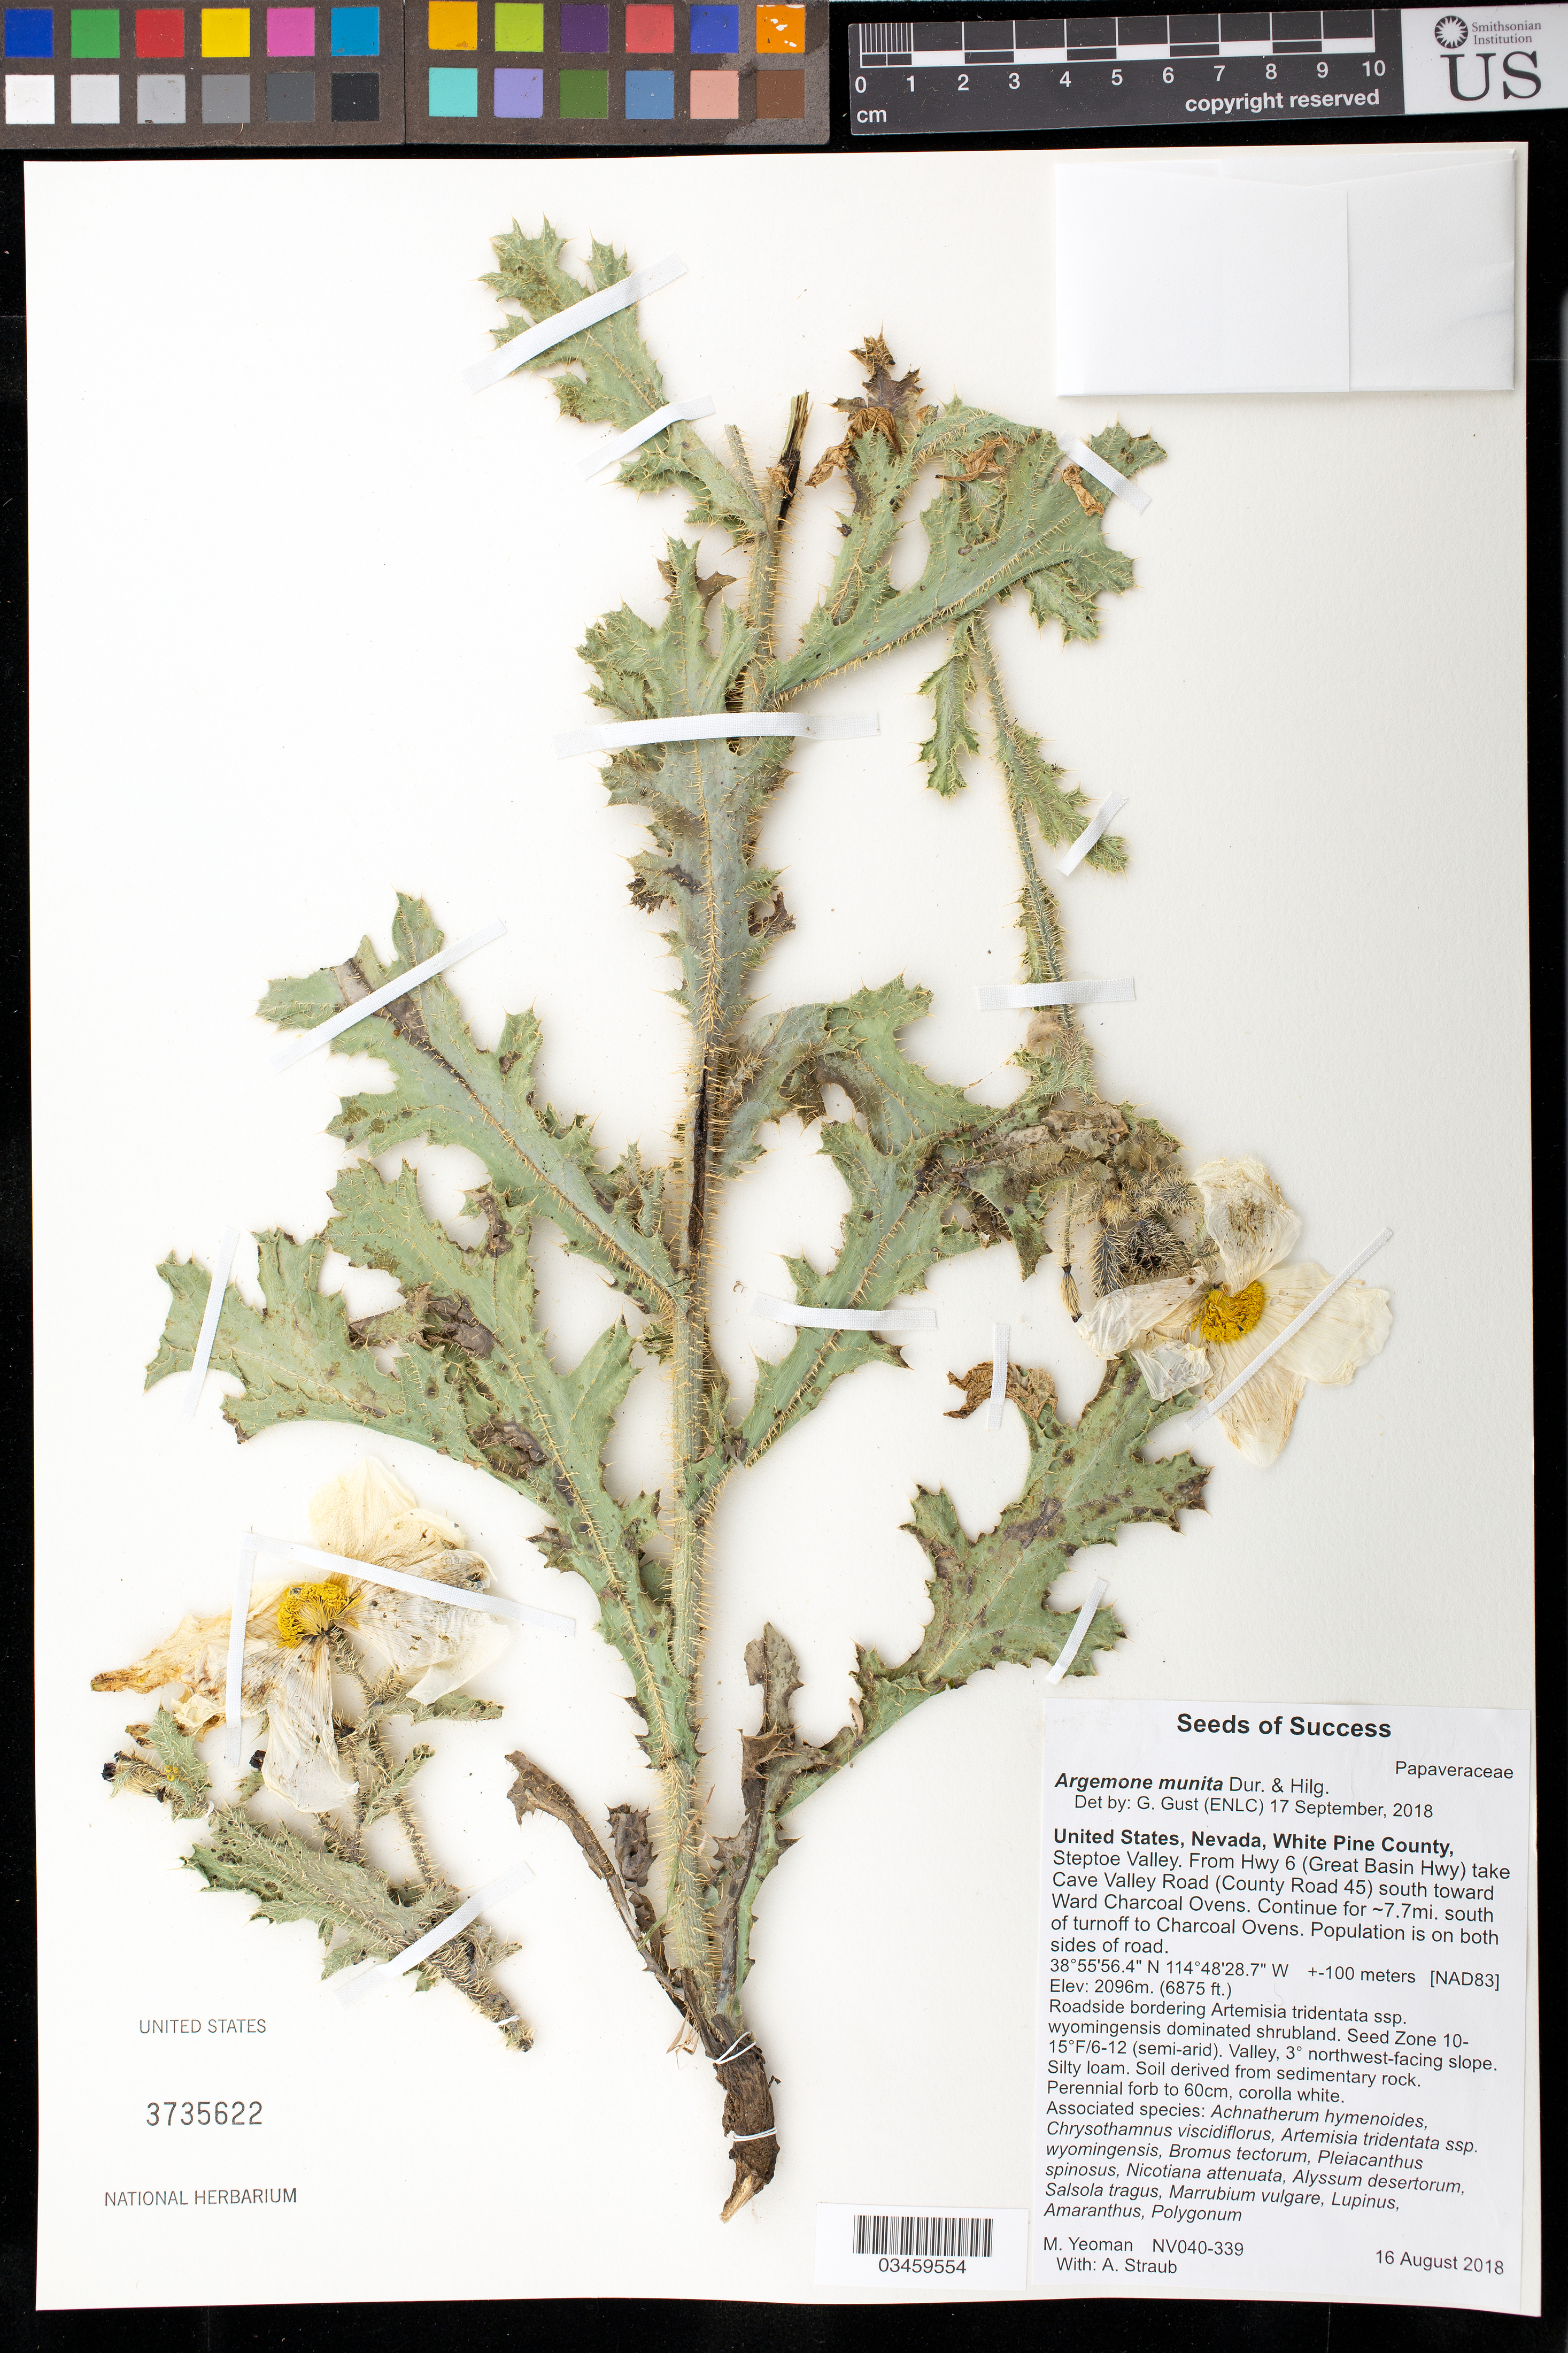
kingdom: Plantae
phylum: Tracheophyta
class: Magnoliopsida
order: Ranunculales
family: Papaveraceae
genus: Argemone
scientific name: Argemone munita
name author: Durand & Hilg.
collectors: M. Yeoman & A. Straub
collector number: NV040-339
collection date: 2018-08-16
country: United States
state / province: Nevada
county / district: White Pine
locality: Steptoe Valley, from Hwy 6 (Great Basin Hwy) take Cave Valley Rd (County Rd 45) S toward Ward Charcoal Ovens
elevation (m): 2096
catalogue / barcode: US 3735622